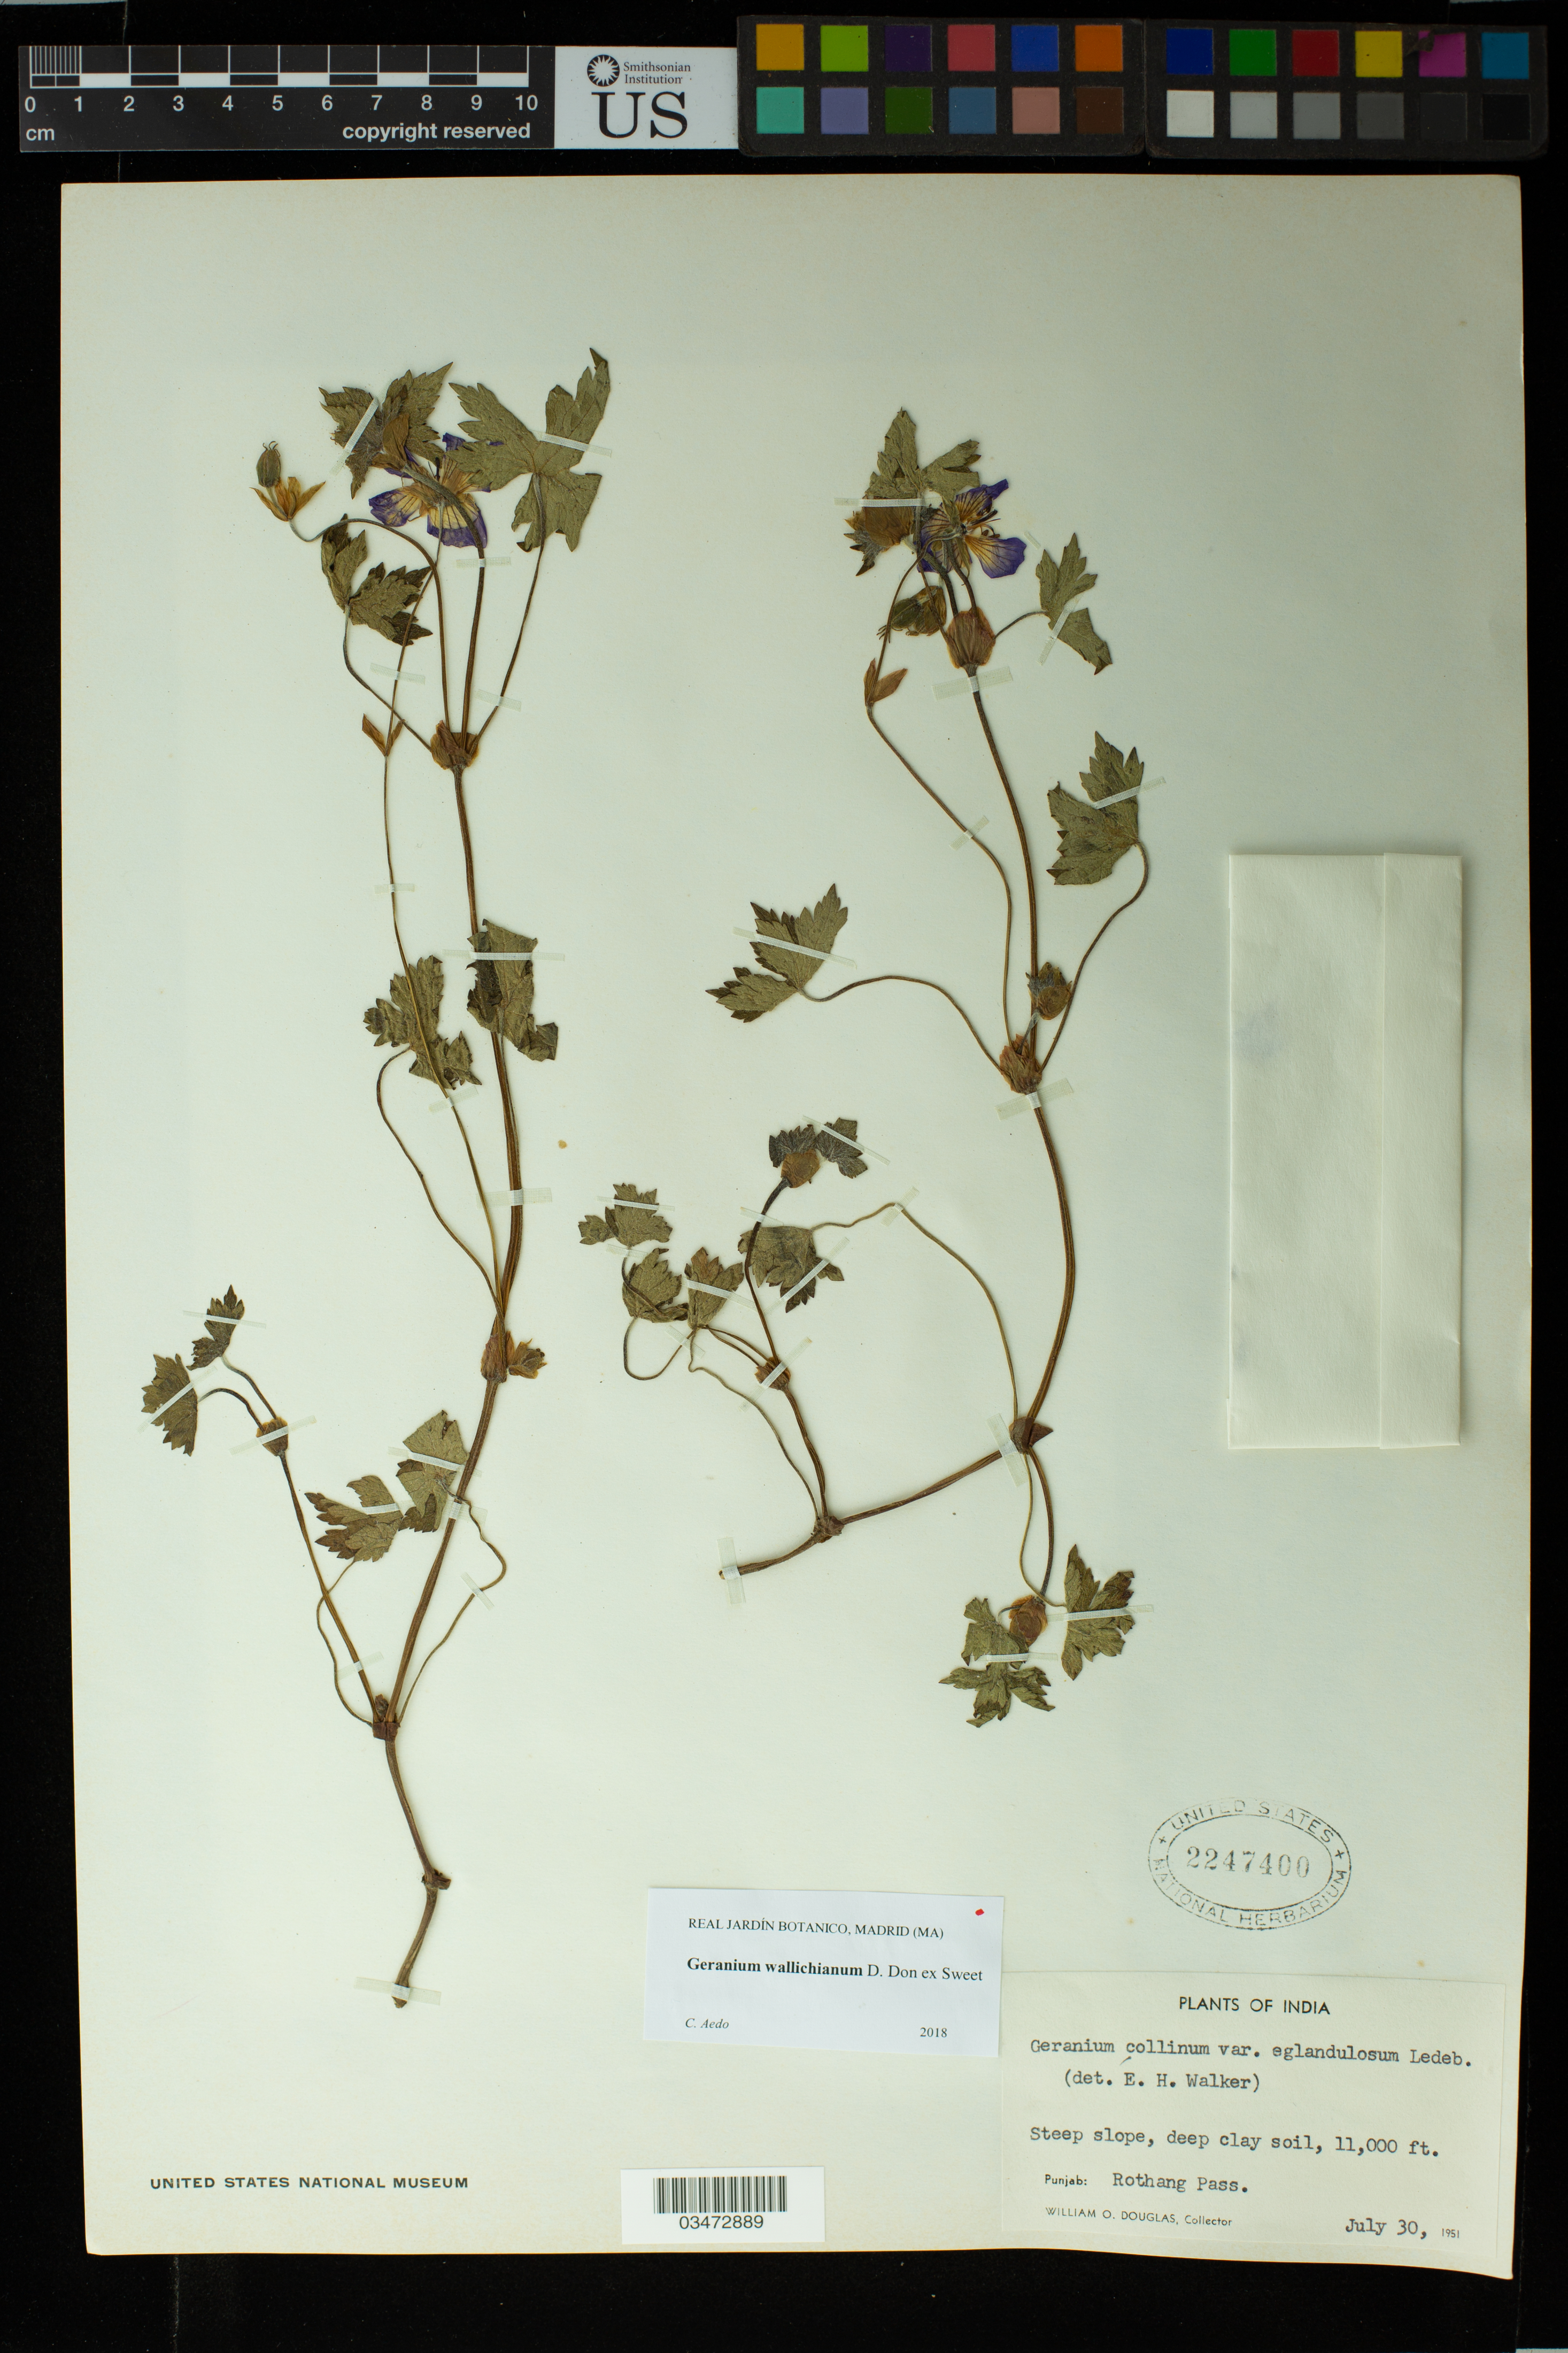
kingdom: Plantae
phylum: Tracheophyta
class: Magnoliopsida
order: Geraniales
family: Geraniaceae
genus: Geranium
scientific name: Geranium wallichianum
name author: D. Don ex Sweet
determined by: Aedo, C.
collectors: W. Douglas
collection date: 1951-07-30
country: India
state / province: Punjab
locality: Rothang Pass.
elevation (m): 3353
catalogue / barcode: US 2247400